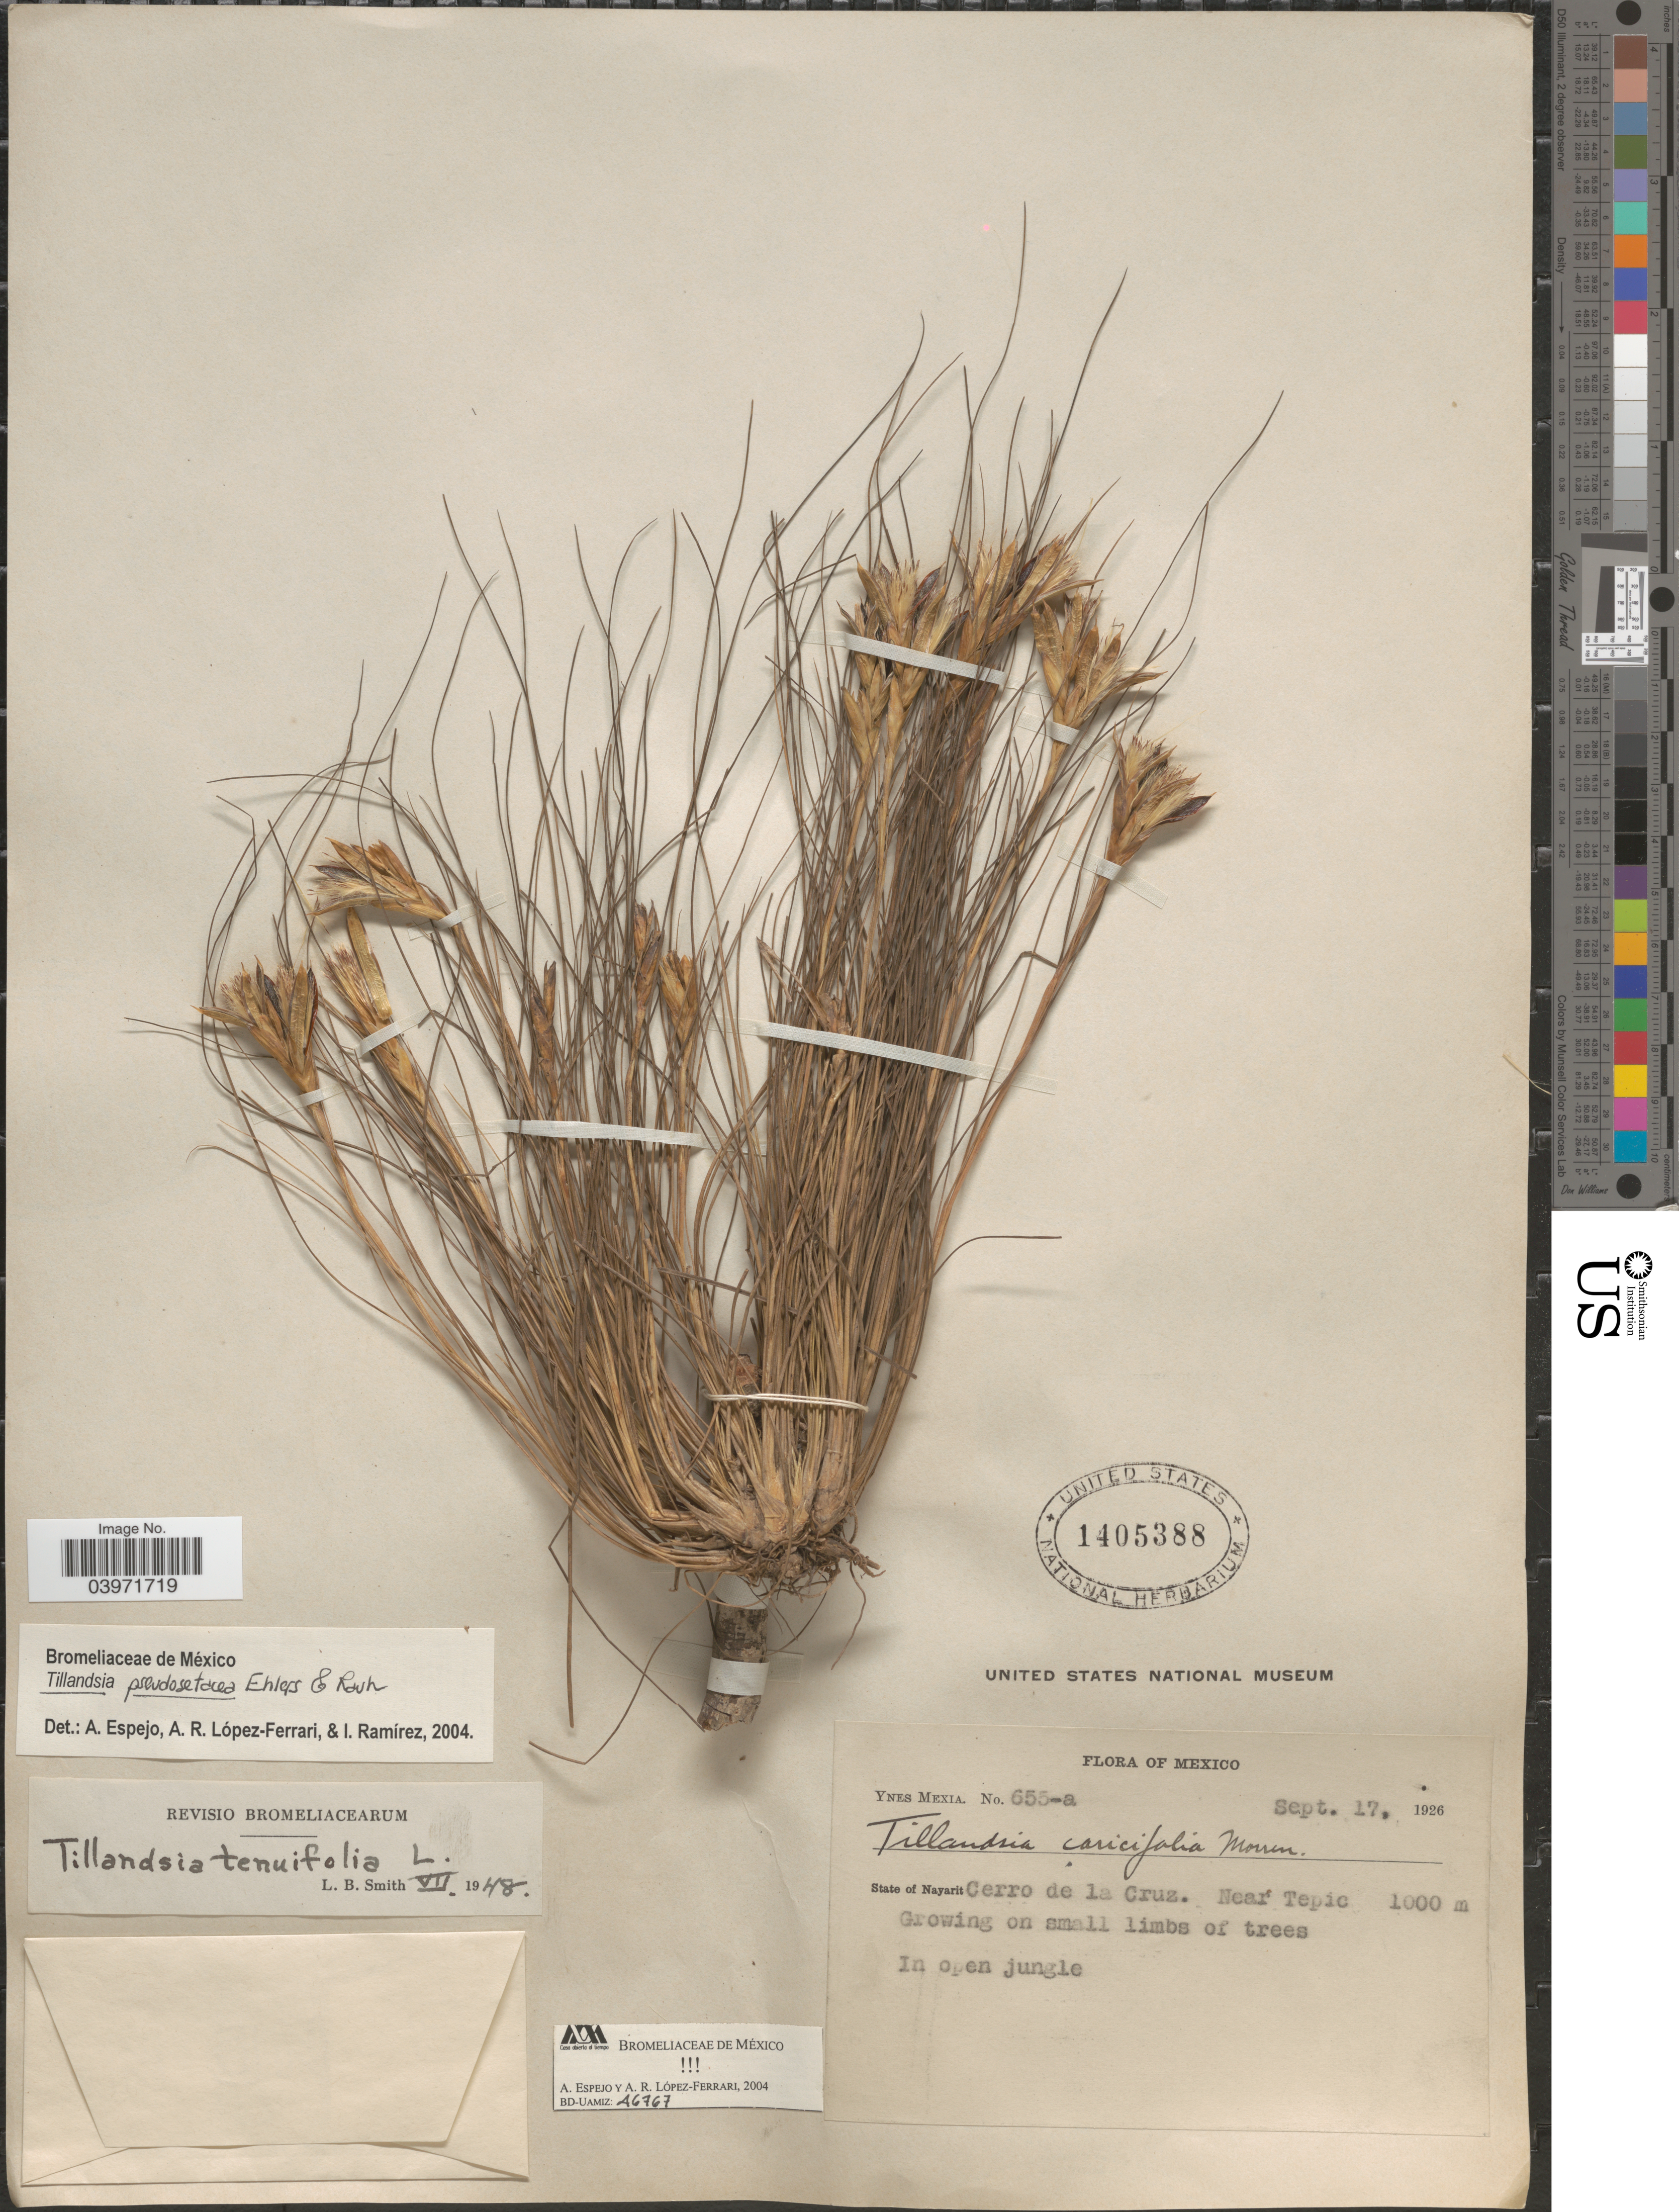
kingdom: Plantae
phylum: Tracheophyta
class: Liliopsida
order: Poales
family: Bromeliaceae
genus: Tillandsia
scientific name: Tillandsia pseudosetacea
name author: Ehlers & Rauh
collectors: Y. Mexia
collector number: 655-a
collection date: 1926-09-17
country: Mexico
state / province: Nayarit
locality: Cerro de la Cruz. Near Tepic.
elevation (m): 1000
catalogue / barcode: US 1405388